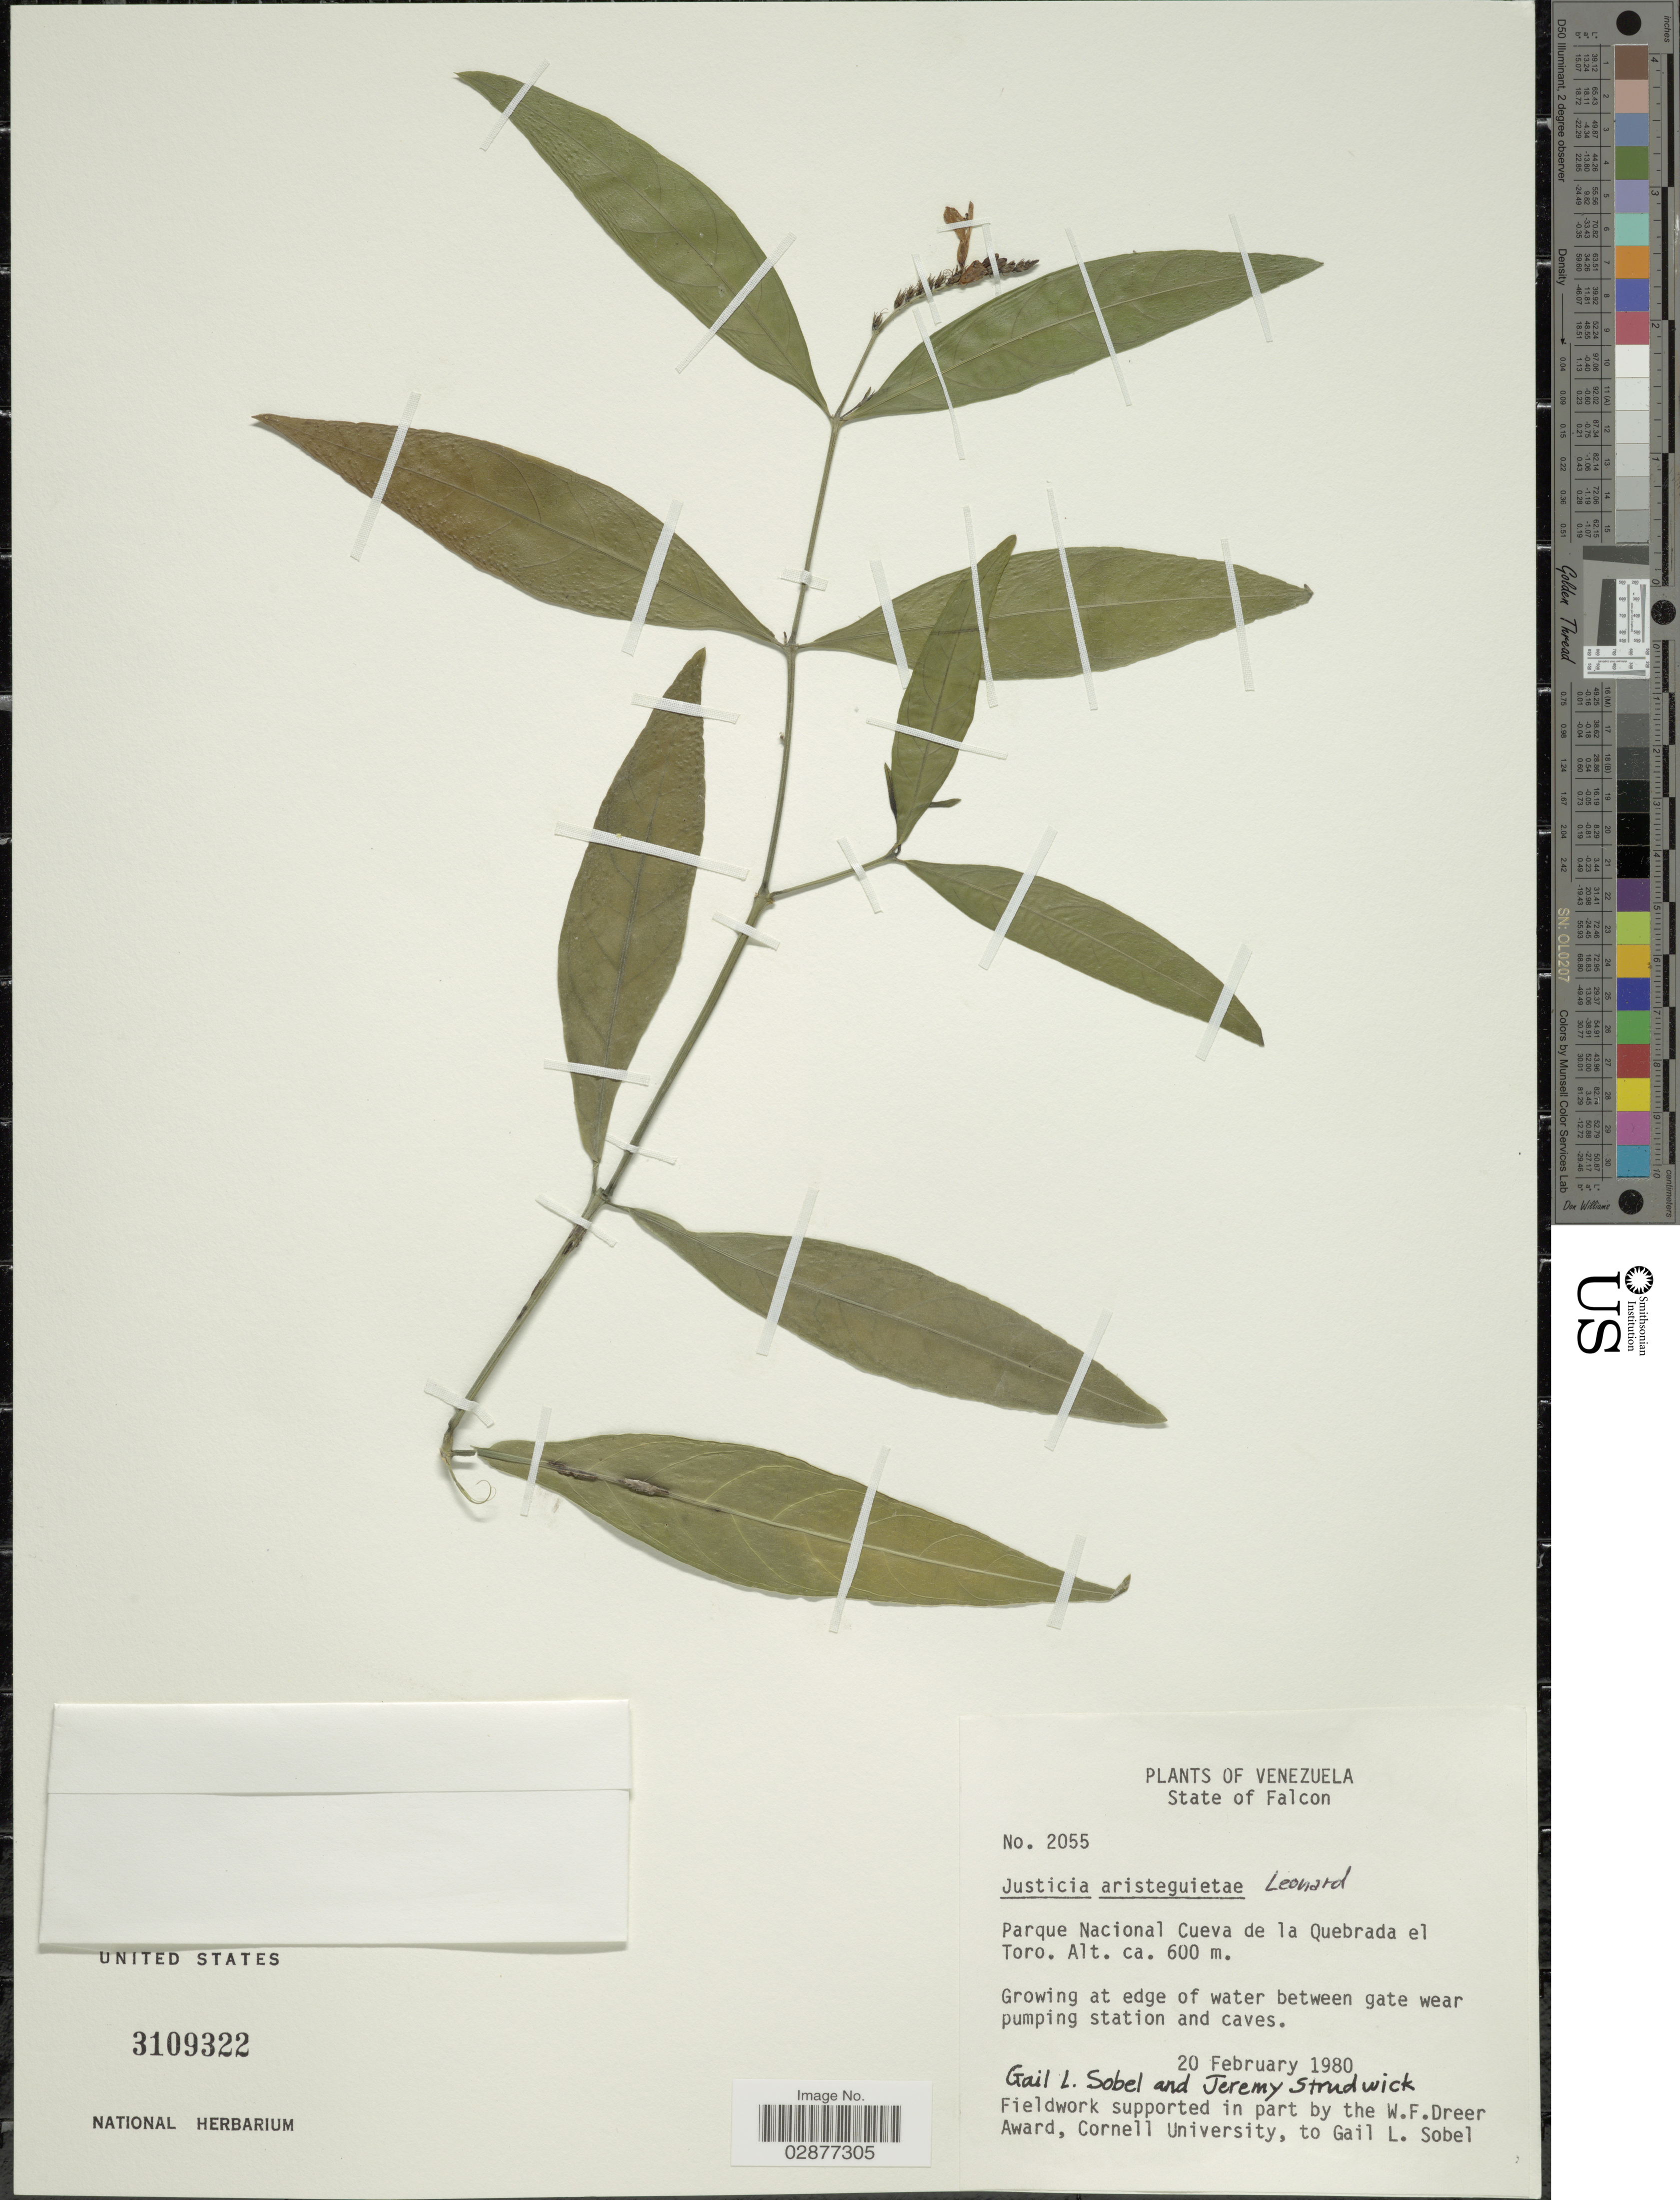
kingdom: Plantae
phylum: Tracheophyta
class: Magnoliopsida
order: Lamiales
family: Acanthaceae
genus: Justicia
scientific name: Justicia aristeguietae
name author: Leonard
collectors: G. L. Sobel & J. J. Strudwick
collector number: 2055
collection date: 1980-02-20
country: Venezuela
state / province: Falcón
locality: Parque Nacional Cueva de la Quebrada el Toro.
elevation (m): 600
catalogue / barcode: US 3109322